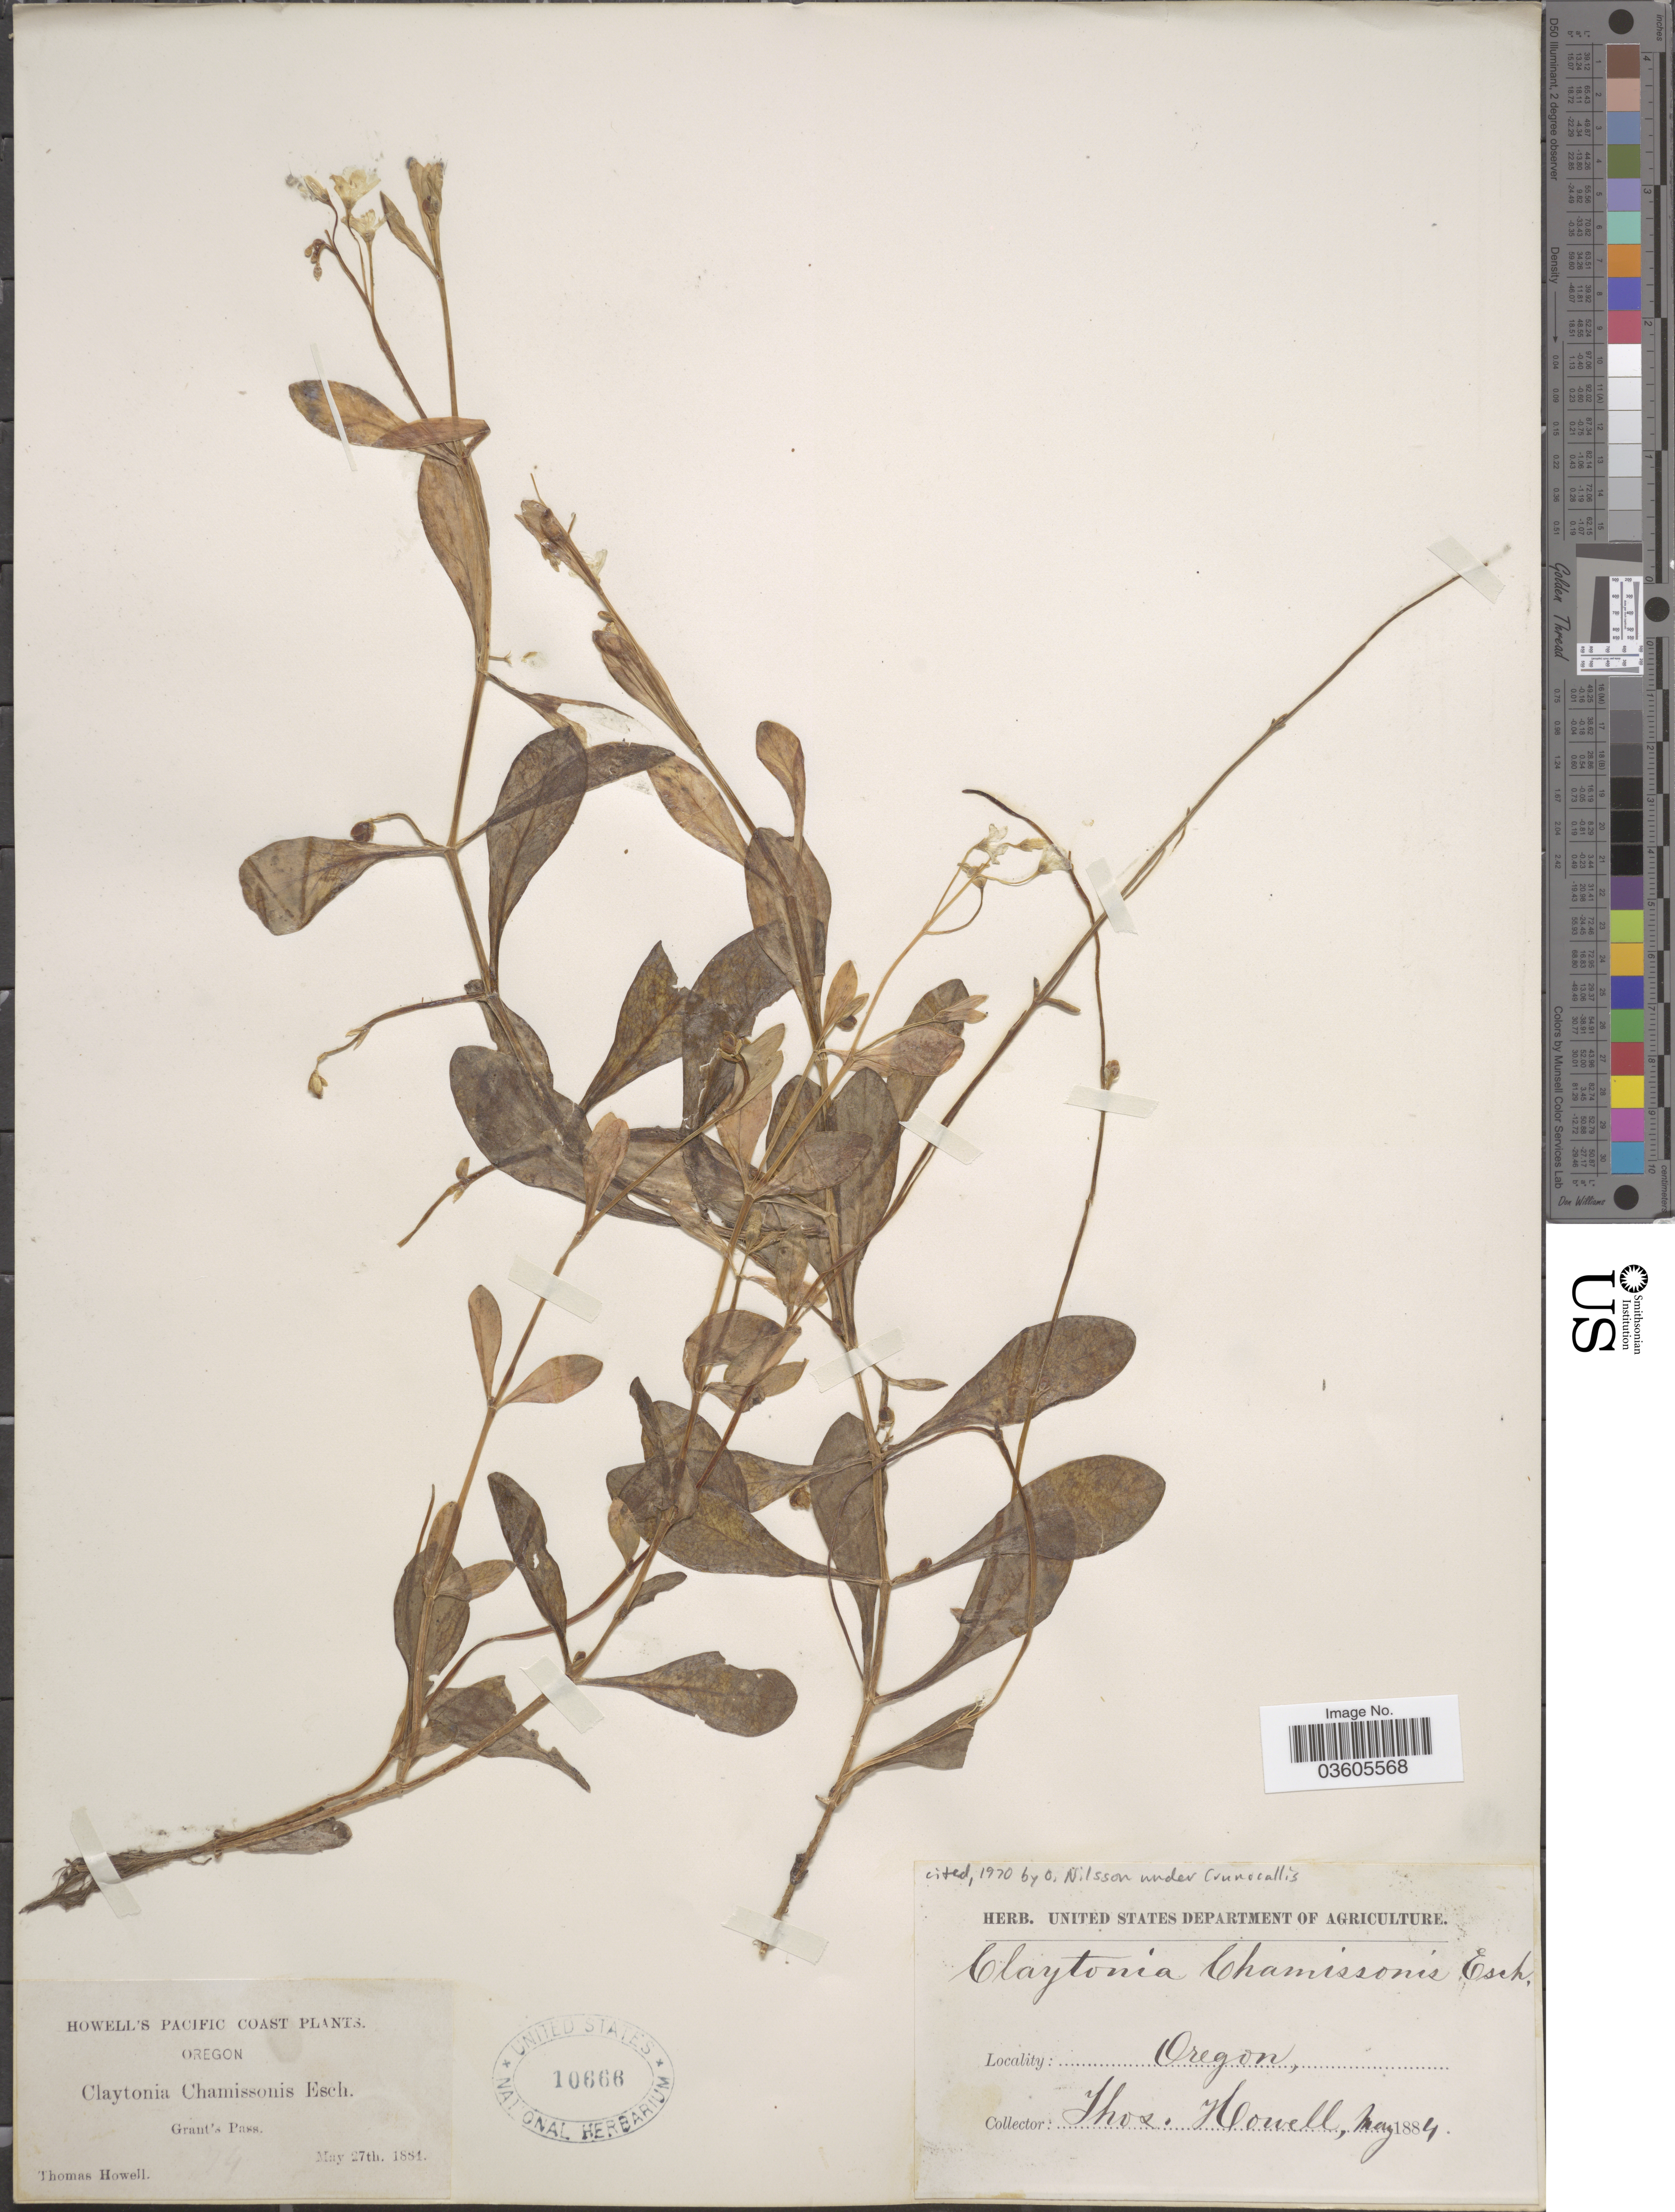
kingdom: Plantae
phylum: Tracheophyta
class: Magnoliopsida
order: Caryophyllales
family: Montiaceae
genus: Montia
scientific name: Montia chamissoi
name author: (Ledeb. ex Spreng.) Greene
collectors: T. Howell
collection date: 1884-05-27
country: United States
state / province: Oregon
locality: Pacific Coast. Grant's Pass.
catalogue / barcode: US 10666